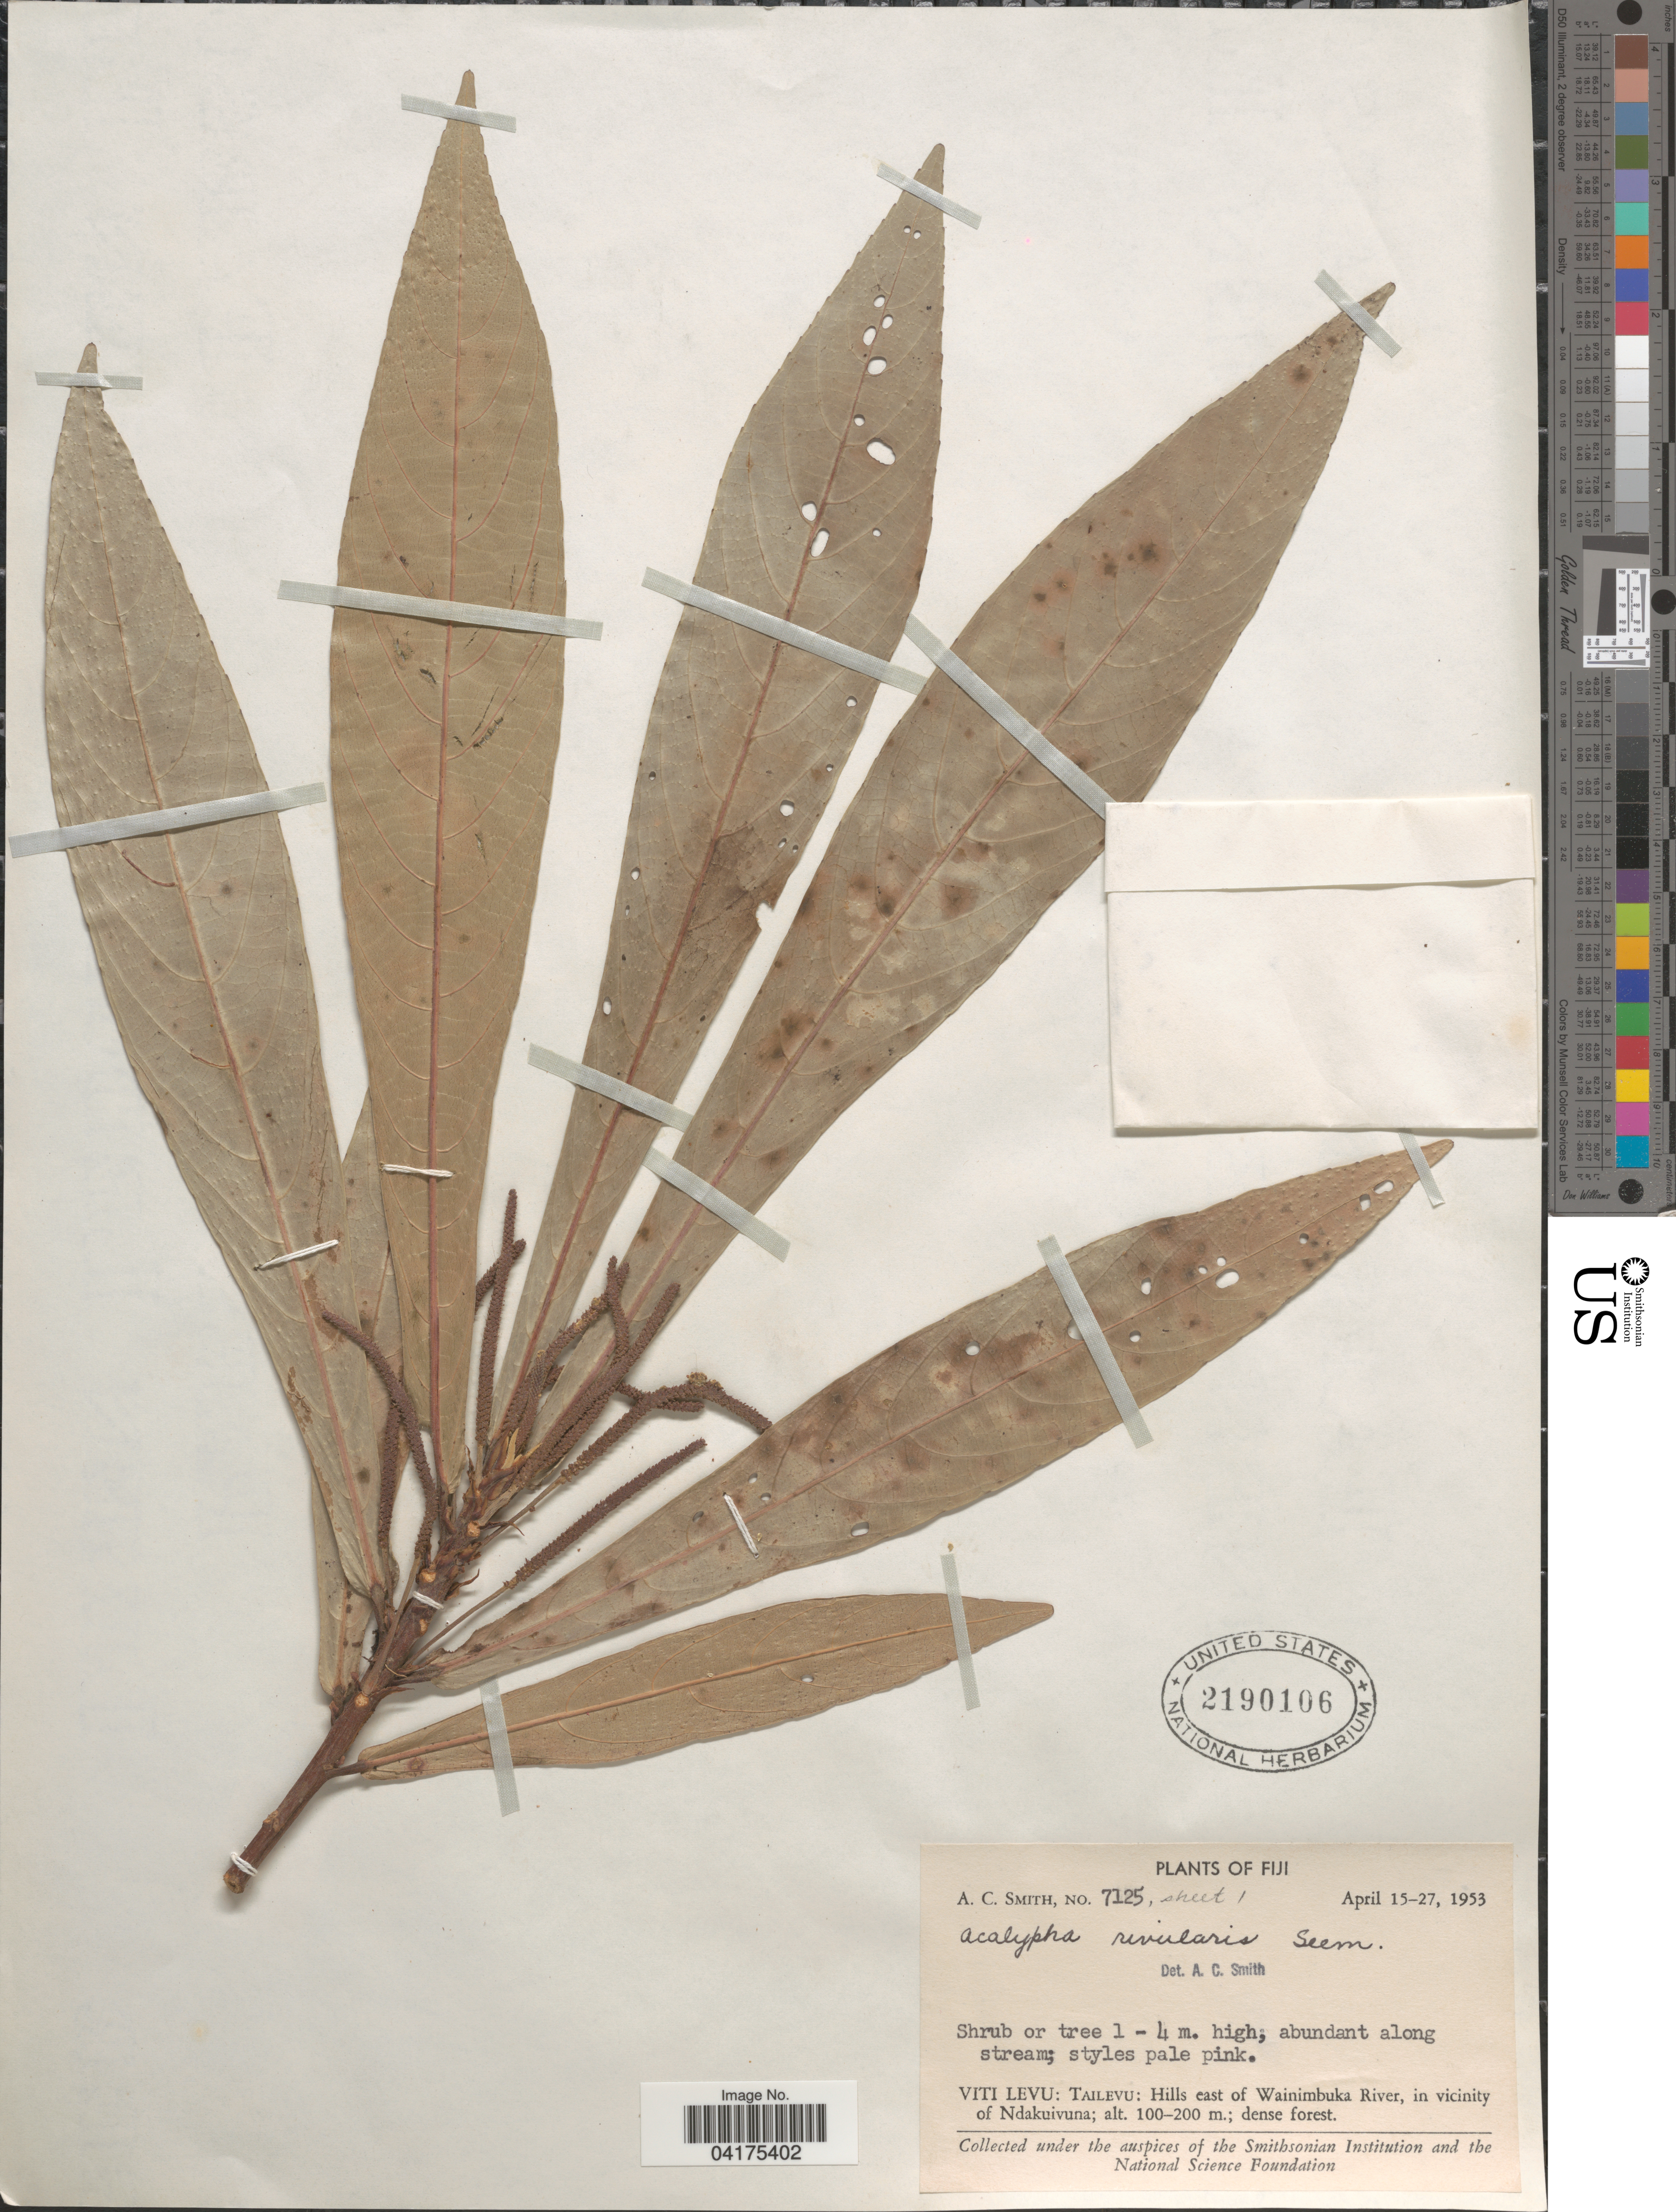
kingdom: Plantae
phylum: Tracheophyta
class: Magnoliopsida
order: Malpighiales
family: Euphorbiaceae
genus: Acalypha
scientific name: Acalypha rivularis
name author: Seem.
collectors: A. C. Smith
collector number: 7125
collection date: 1953-04-15/1953-04-27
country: Fiji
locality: Viti Levu: Tailevu: Hills east of Wainimbuka River, in vicinity of Ndakuivuna.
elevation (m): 100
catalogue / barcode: US 2190106